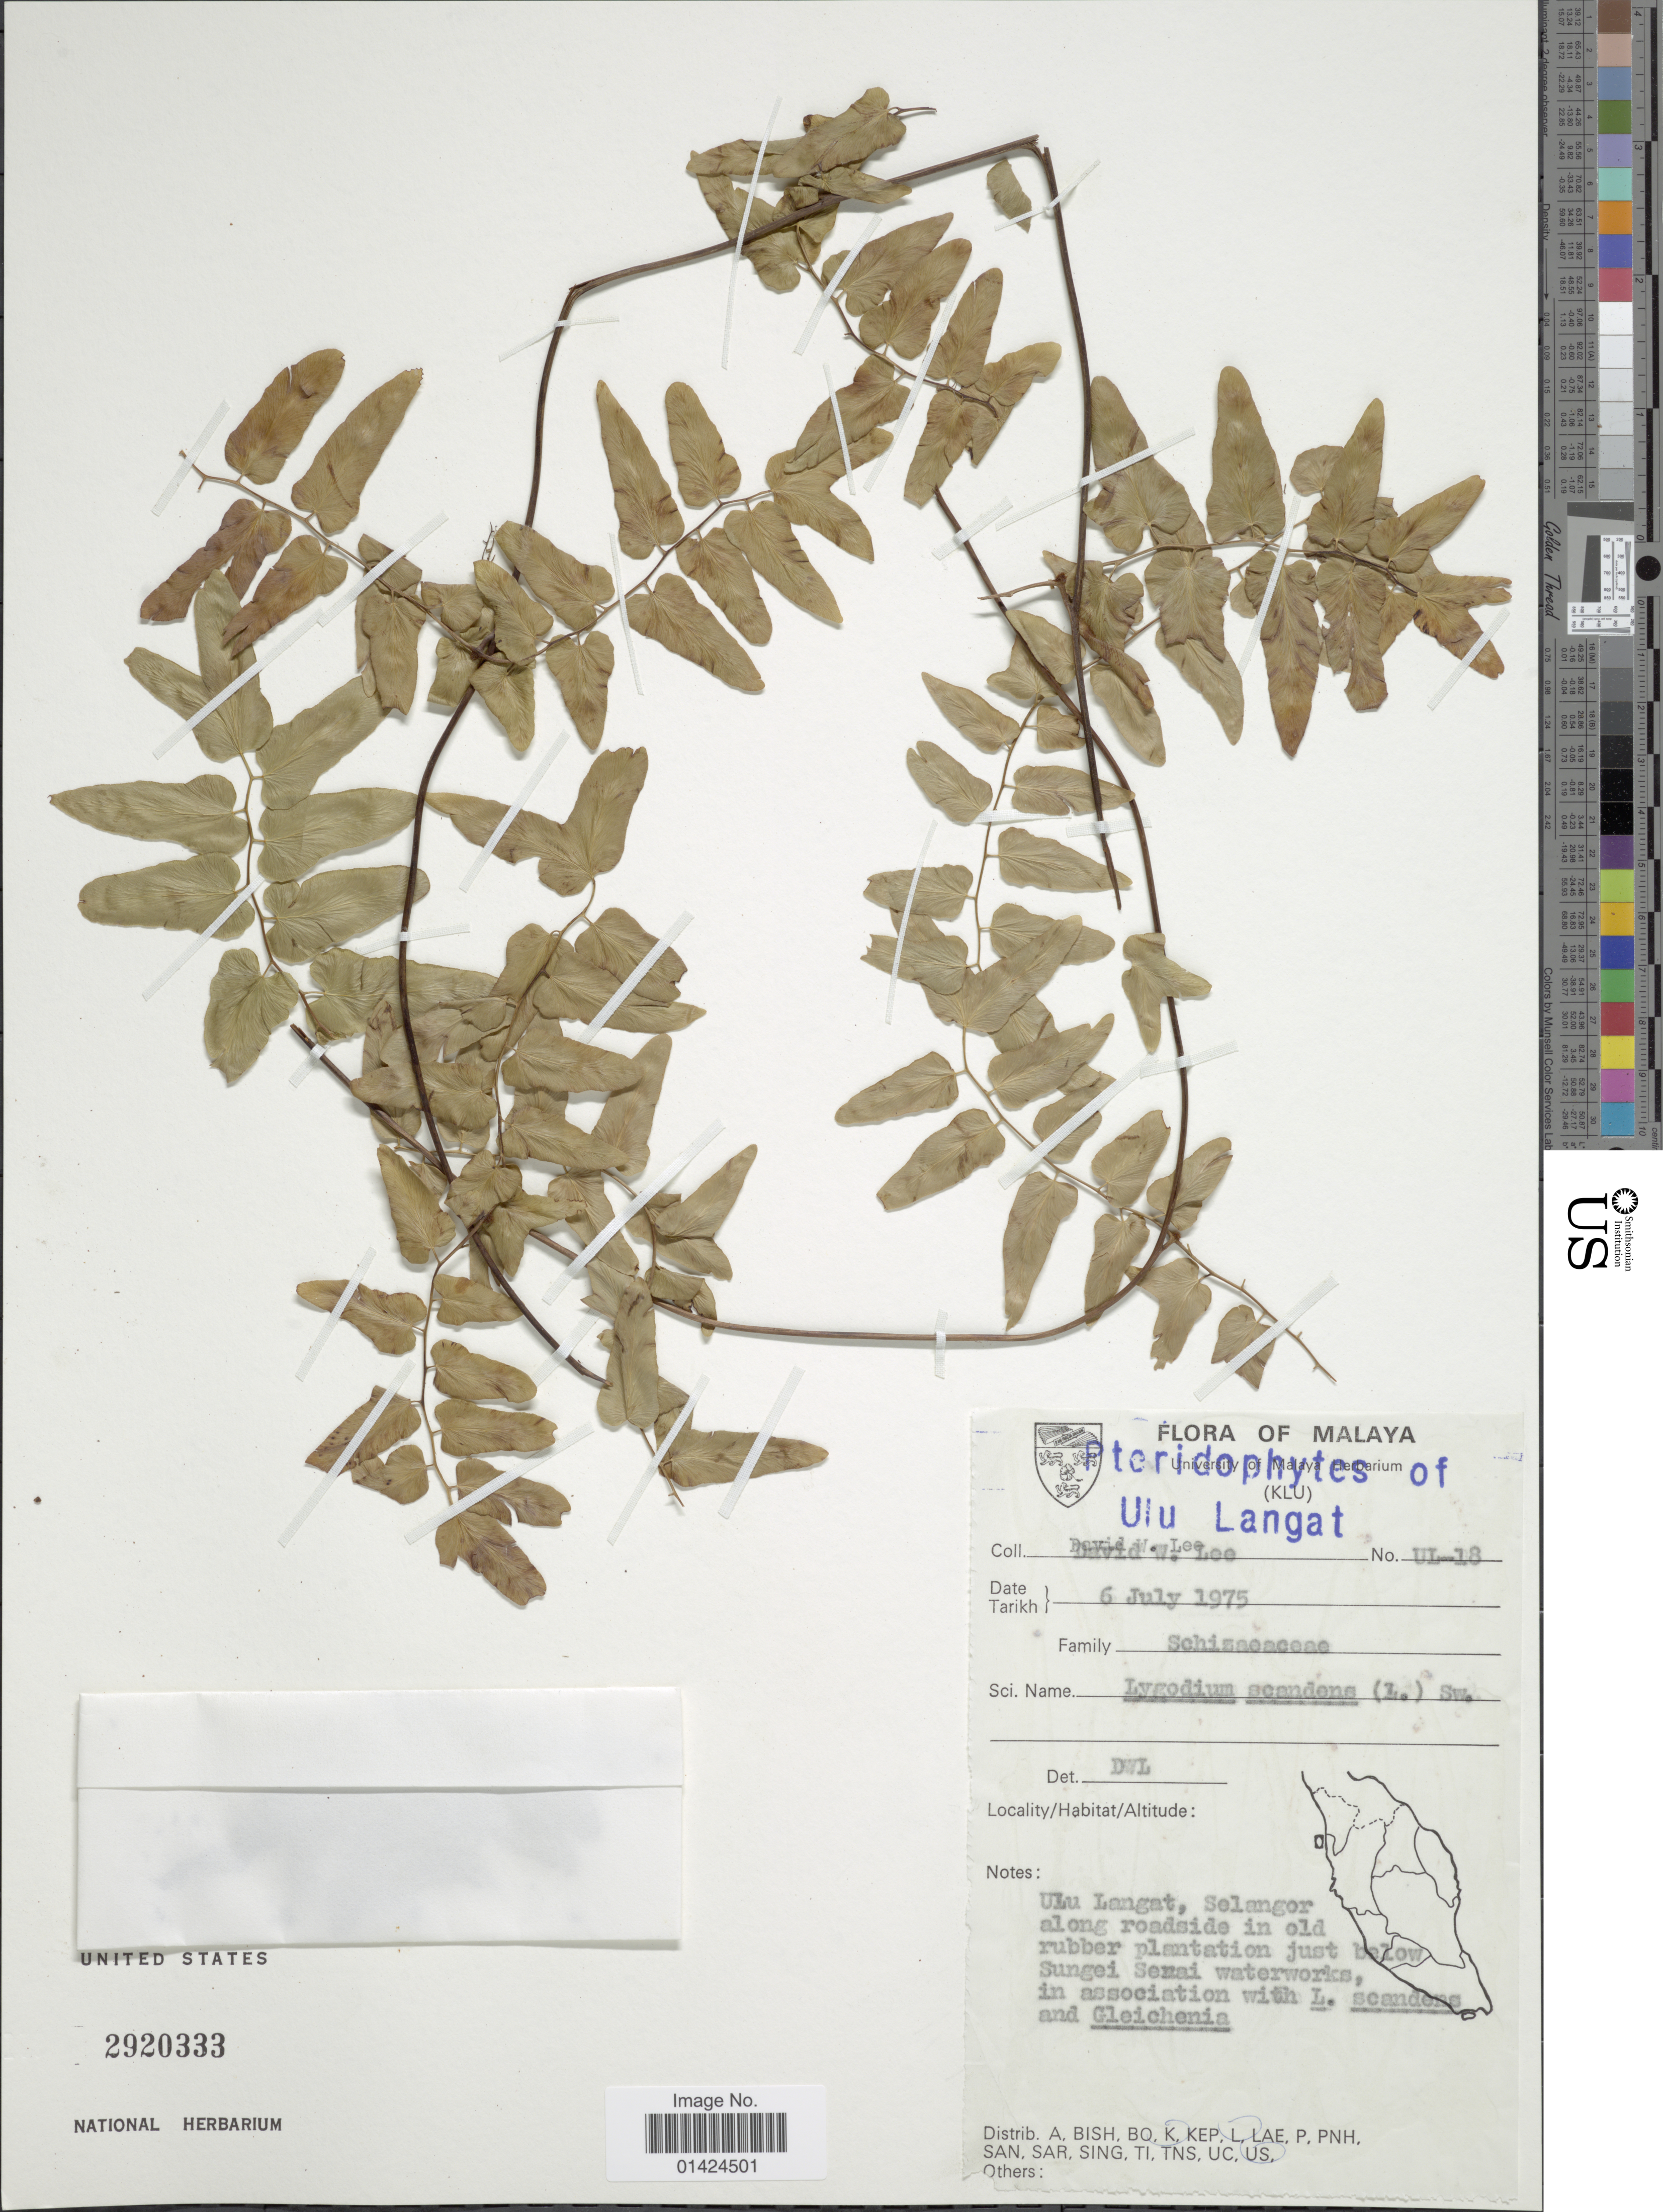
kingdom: Plantae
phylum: Tracheophyta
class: Polypodiopsida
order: Schizaeales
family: Lygodiaceae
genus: Lygodium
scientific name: Lygodium microphyllum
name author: (Cav.) R. Br.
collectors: D. Lee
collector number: UL-18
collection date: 1975-07-06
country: Malaysia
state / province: Selangor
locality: Malaya. Ulu Langat, Selangor along roadside in old rubber plantation on just below Sungei Senai waterworks.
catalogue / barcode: US 2920333